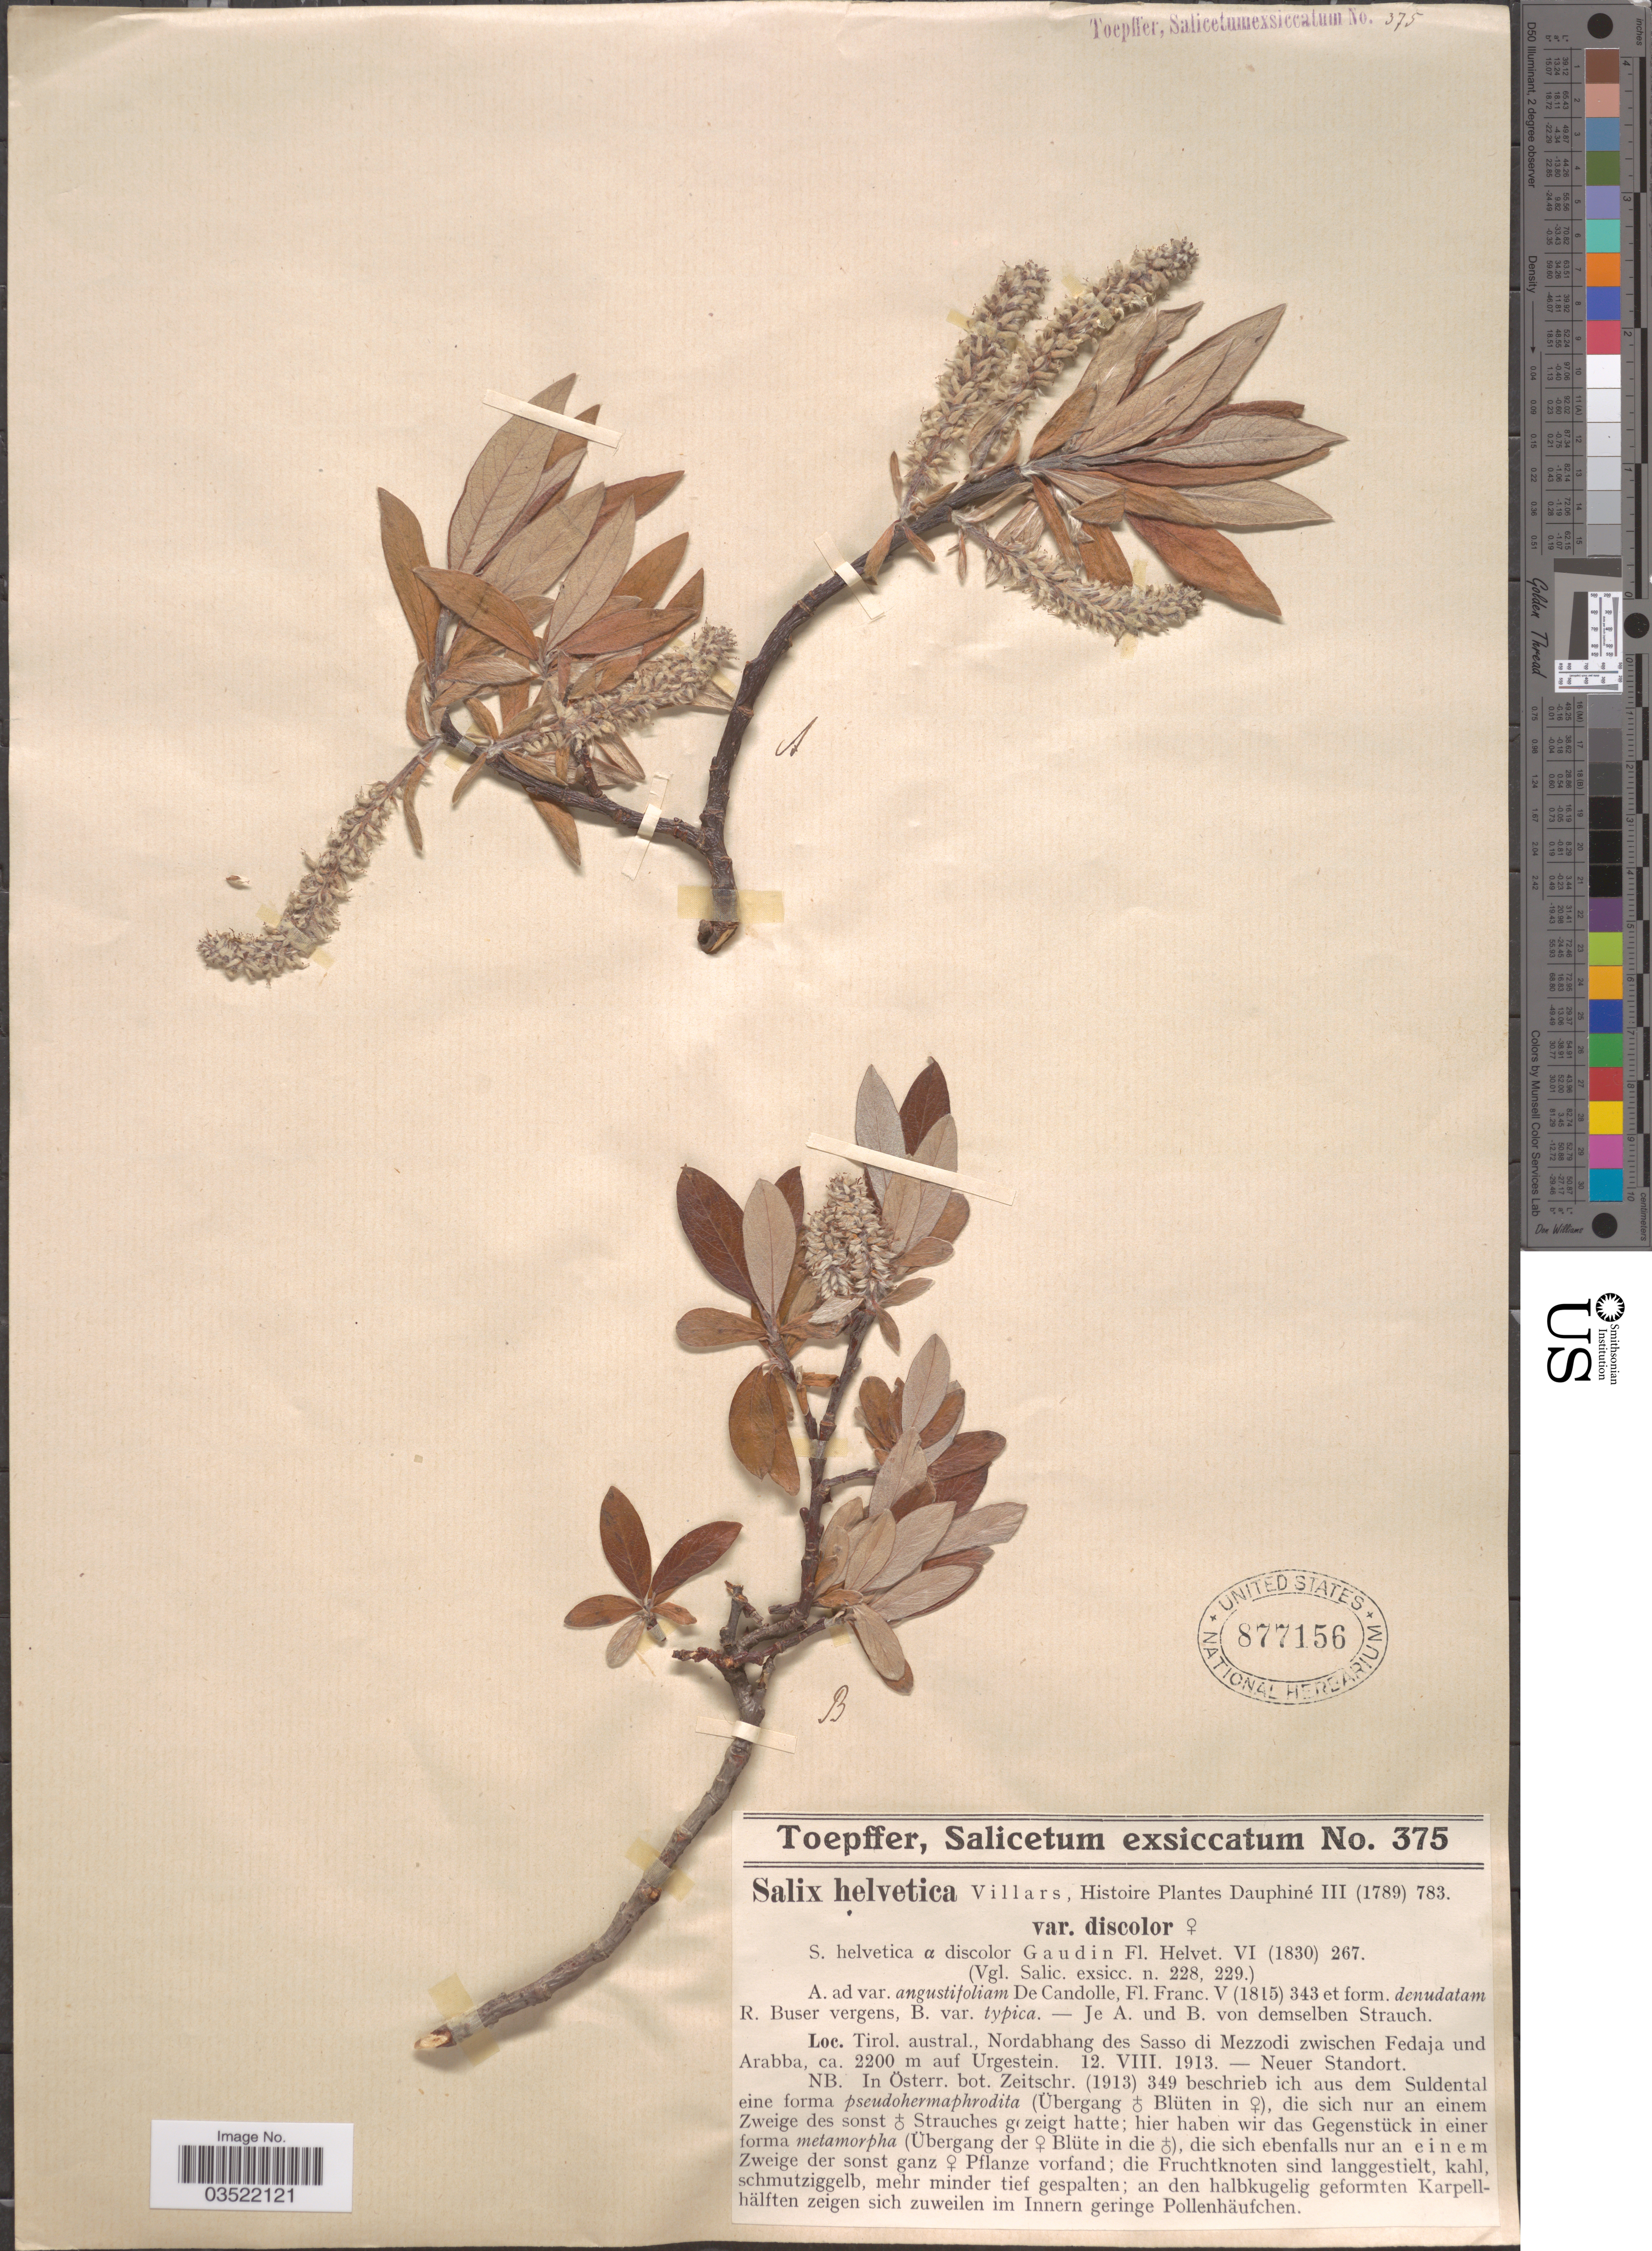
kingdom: Plantae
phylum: Tracheophyta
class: Magnoliopsida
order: Malpighiales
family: Salicaceae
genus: Salix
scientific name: Salix helvetica var. discolor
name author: Gaudin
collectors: A. Toepffer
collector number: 375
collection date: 1913-08-12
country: Austria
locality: Tirol. austral., Nordabhang des Sasso di Mezzodi zwischen Fedaja und Arabba, auf Urgestein.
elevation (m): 2200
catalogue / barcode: US 877156